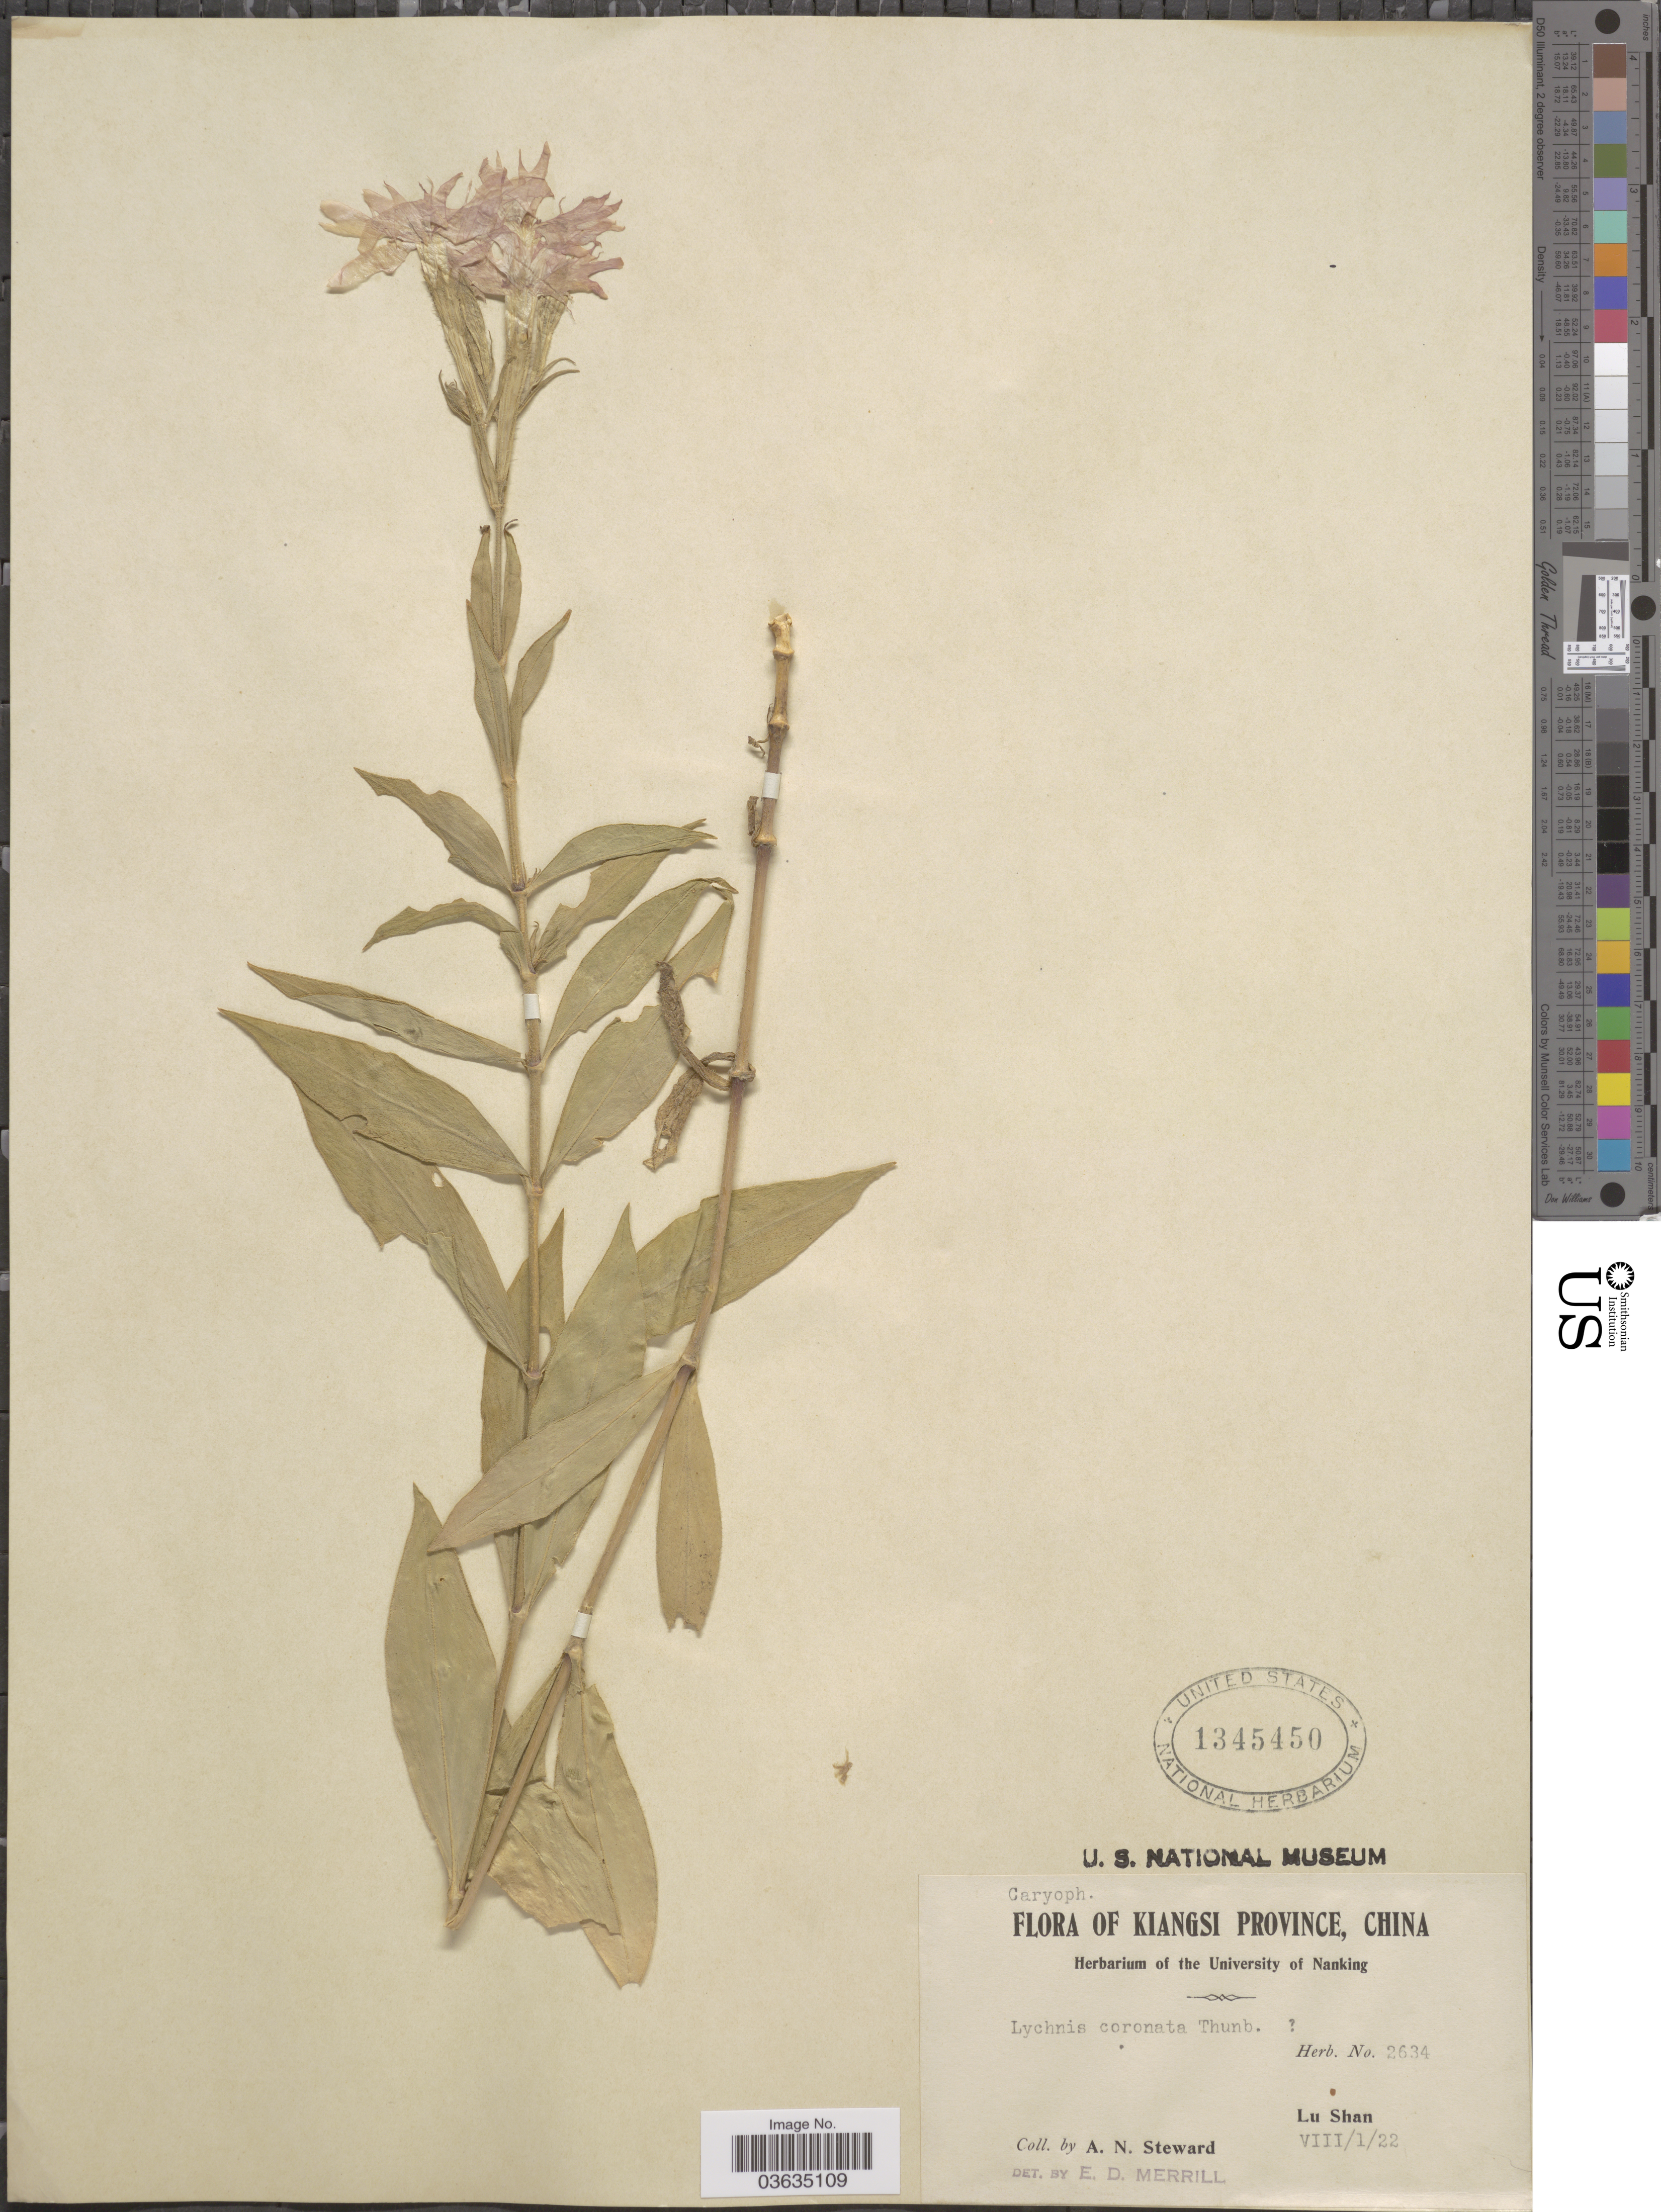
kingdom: Plantae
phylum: Tracheophyta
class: Magnoliopsida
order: Caryophyllales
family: Caryophyllaceae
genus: Silene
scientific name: Silene banksia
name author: (Meerb.) Mabb.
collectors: A. N. Steward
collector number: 2634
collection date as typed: Transcribed d/m/y: 1/8/22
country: China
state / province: Jiangxi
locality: Kiangsi Province. Lu Shan.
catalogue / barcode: US 1345450